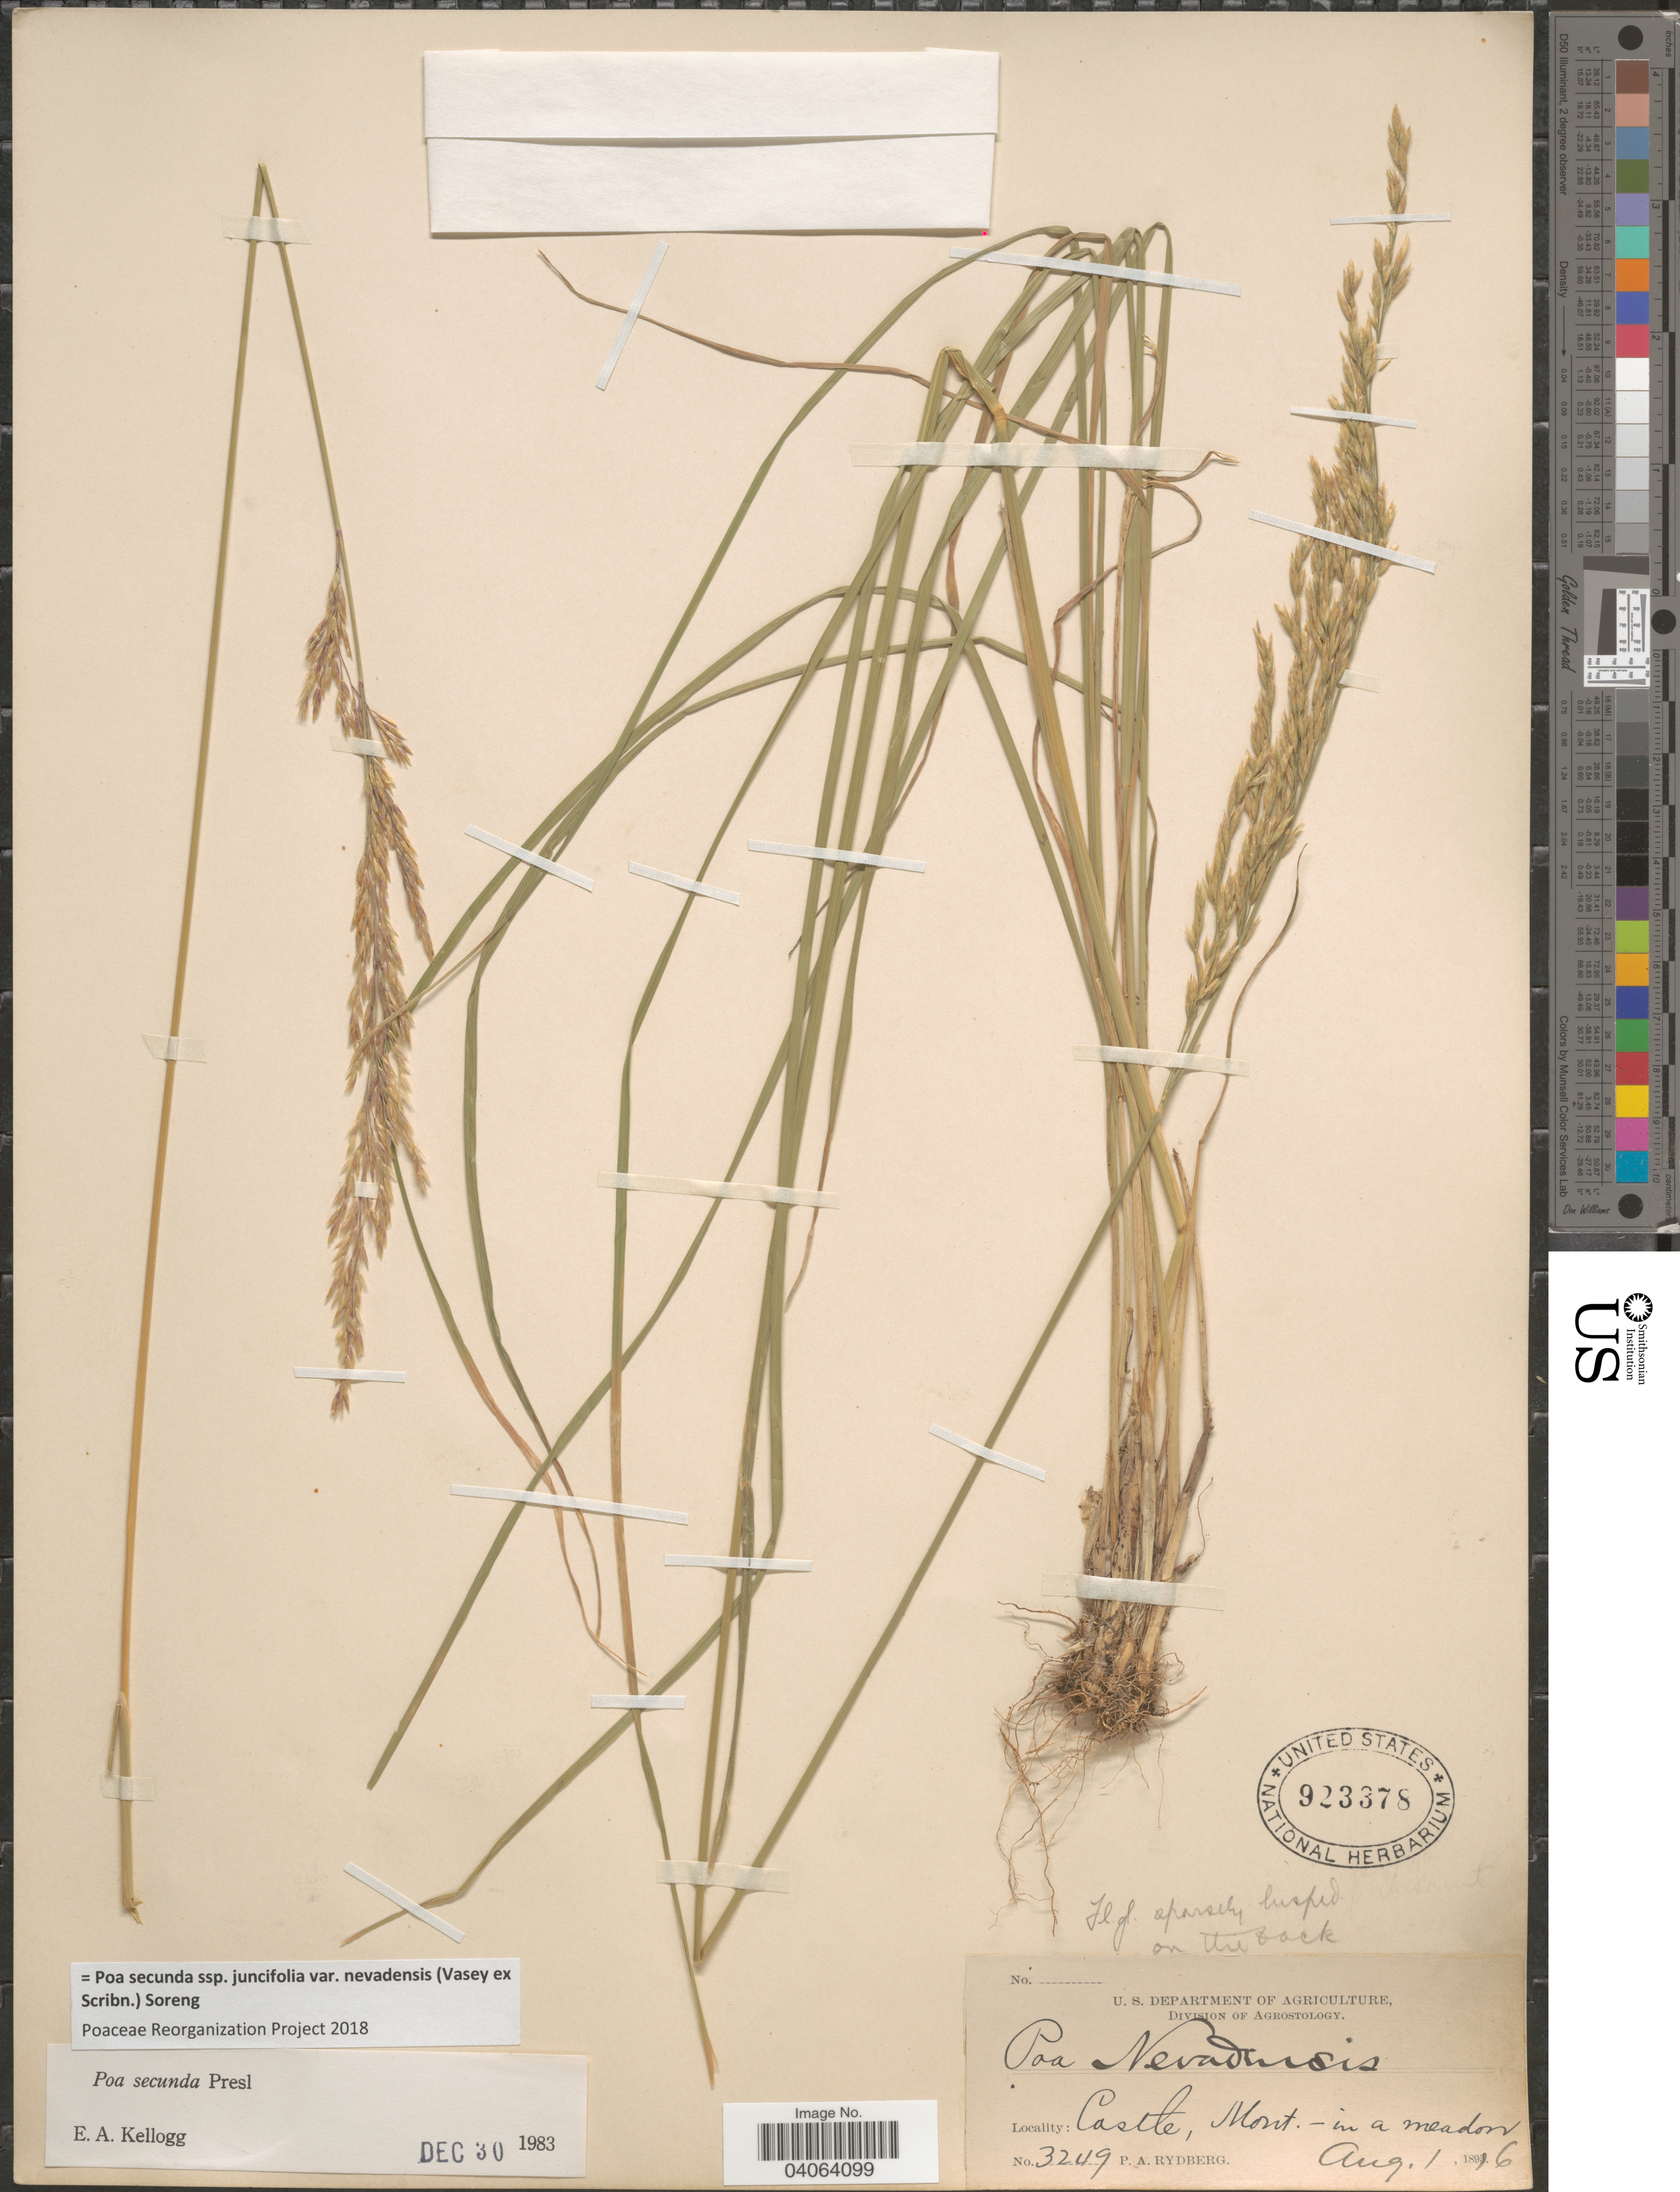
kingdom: Plantae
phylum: Tracheophyta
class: Liliopsida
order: Poales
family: Poaceae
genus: Poa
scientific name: Poa secunda subsp. juncifolia var. nevadensis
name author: (Vasey ex Scribn.) Soreng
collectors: P. A. Rydberg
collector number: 3249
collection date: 1896-08-01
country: United States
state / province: Montana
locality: Castle.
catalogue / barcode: US 923378